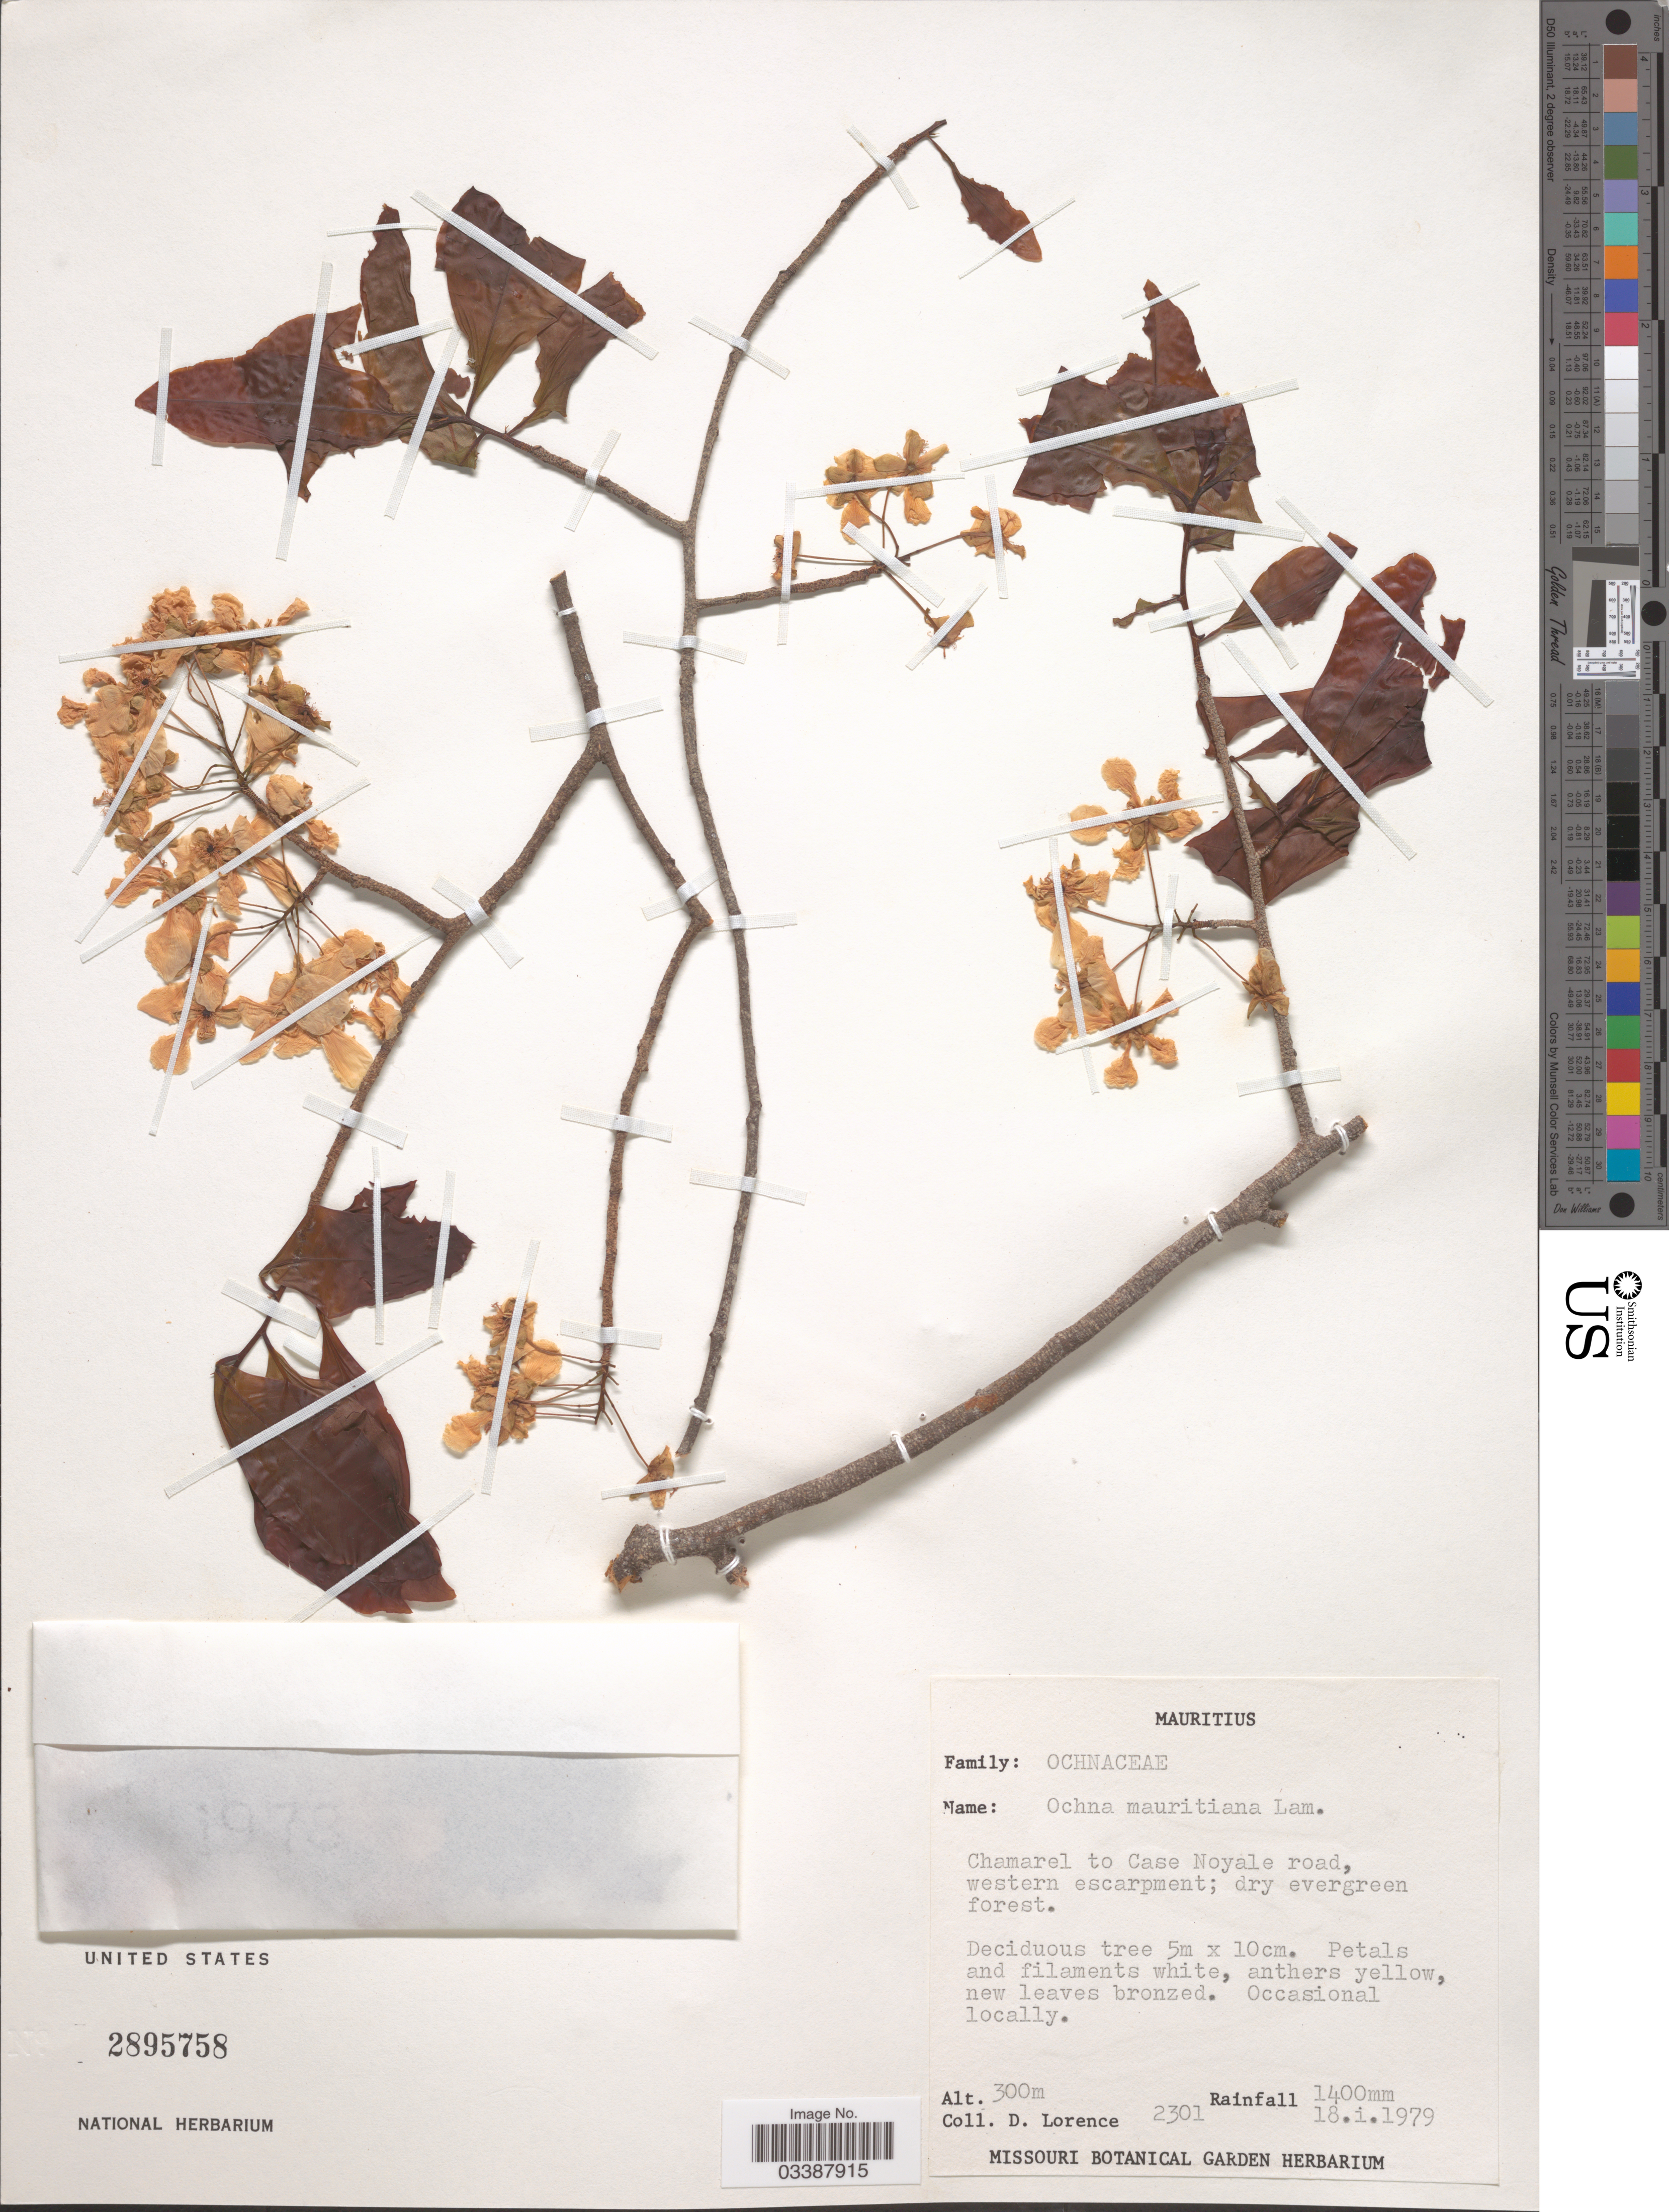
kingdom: Plantae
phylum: Tracheophyta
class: Magnoliopsida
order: Malpighiales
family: Ochnaceae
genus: Ochna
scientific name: Ochna mauritiana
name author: Lam.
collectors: D. Lorence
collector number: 2301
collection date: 1979-01-18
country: Mauritius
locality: Chamarel to Case Noyale road, western escarpment.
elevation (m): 300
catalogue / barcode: US 2895758